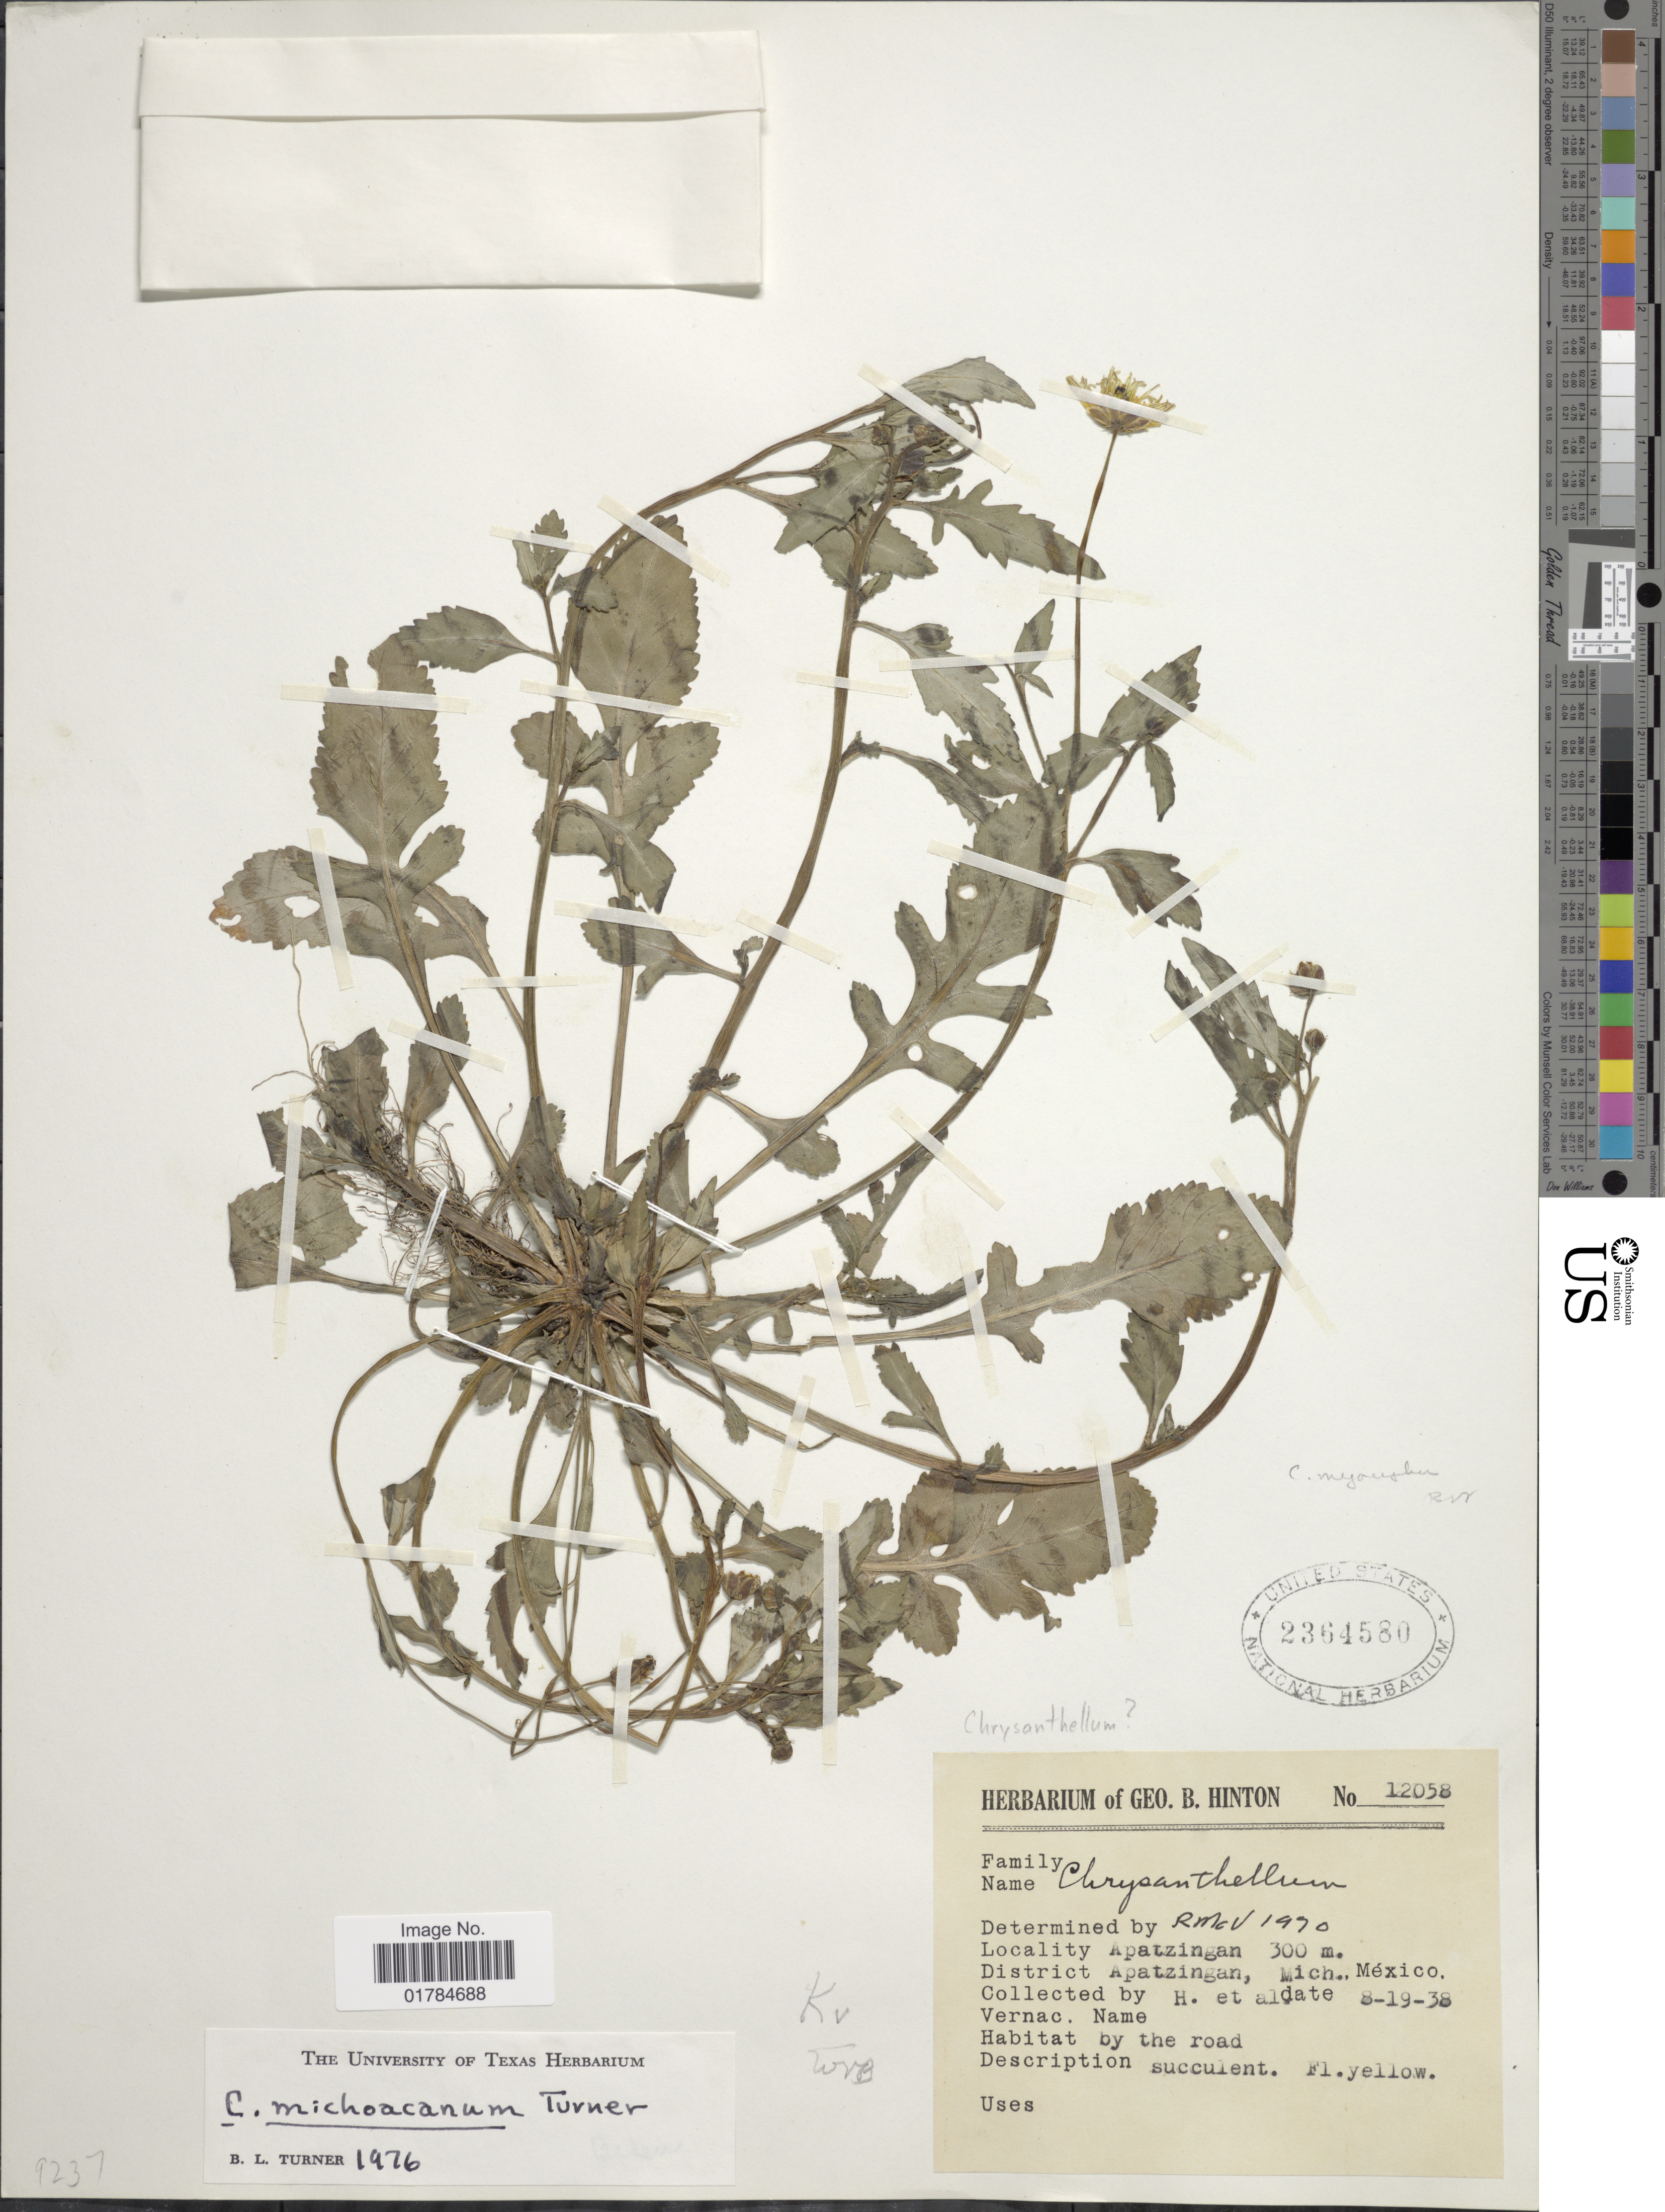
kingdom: Plantae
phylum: Tracheophyta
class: Magnoliopsida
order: Asterales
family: Asteraceae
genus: Chrysanthellum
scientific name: Chrysanthellum michoacanum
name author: B.L. Turner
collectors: G. B. Hinton & et al.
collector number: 12058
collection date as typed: Transcribed d/m/y: 19/8/38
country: Mexico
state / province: Michoacán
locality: Apatzingan, District Apatzingan, Mich.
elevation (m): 300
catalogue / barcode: US 2364580